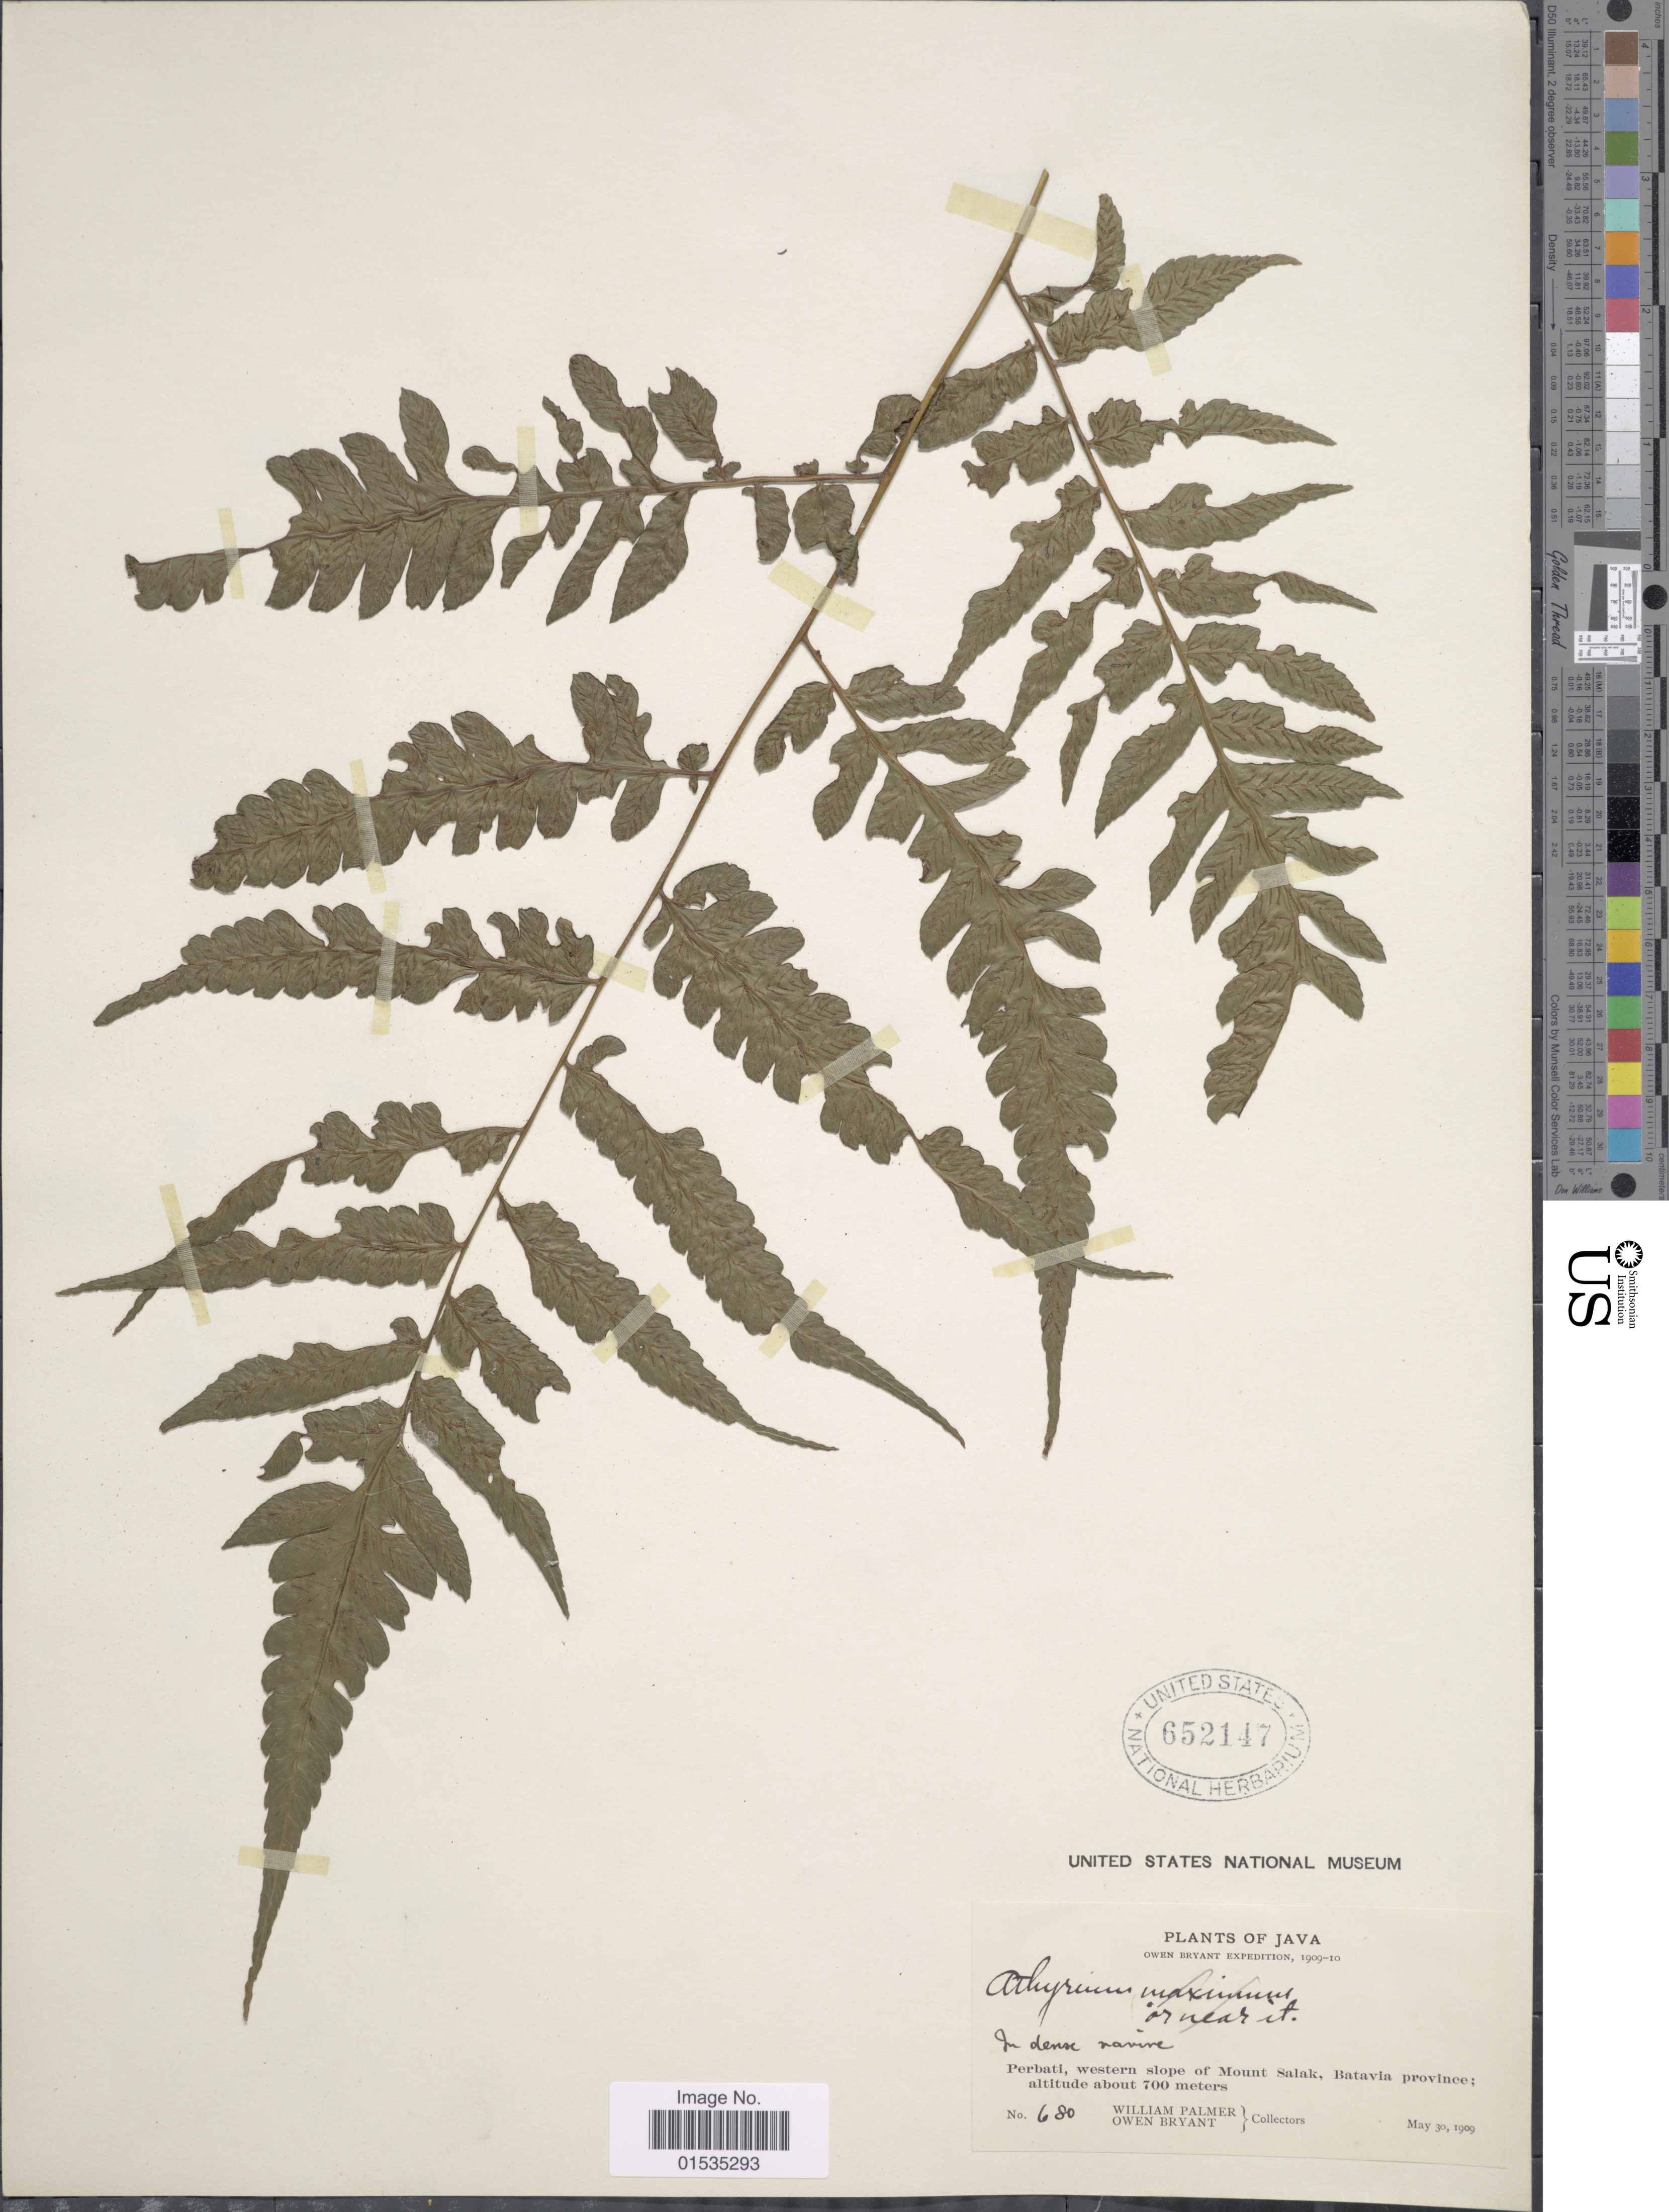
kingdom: Plantae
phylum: Tracheophyta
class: Polypodiopsida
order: Polypodiales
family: Athyriaceae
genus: Diplazium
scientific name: Diplazium sp.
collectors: W. Palmer & O. Bryant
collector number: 680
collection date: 1909-05-30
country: Indonesia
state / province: Java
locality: Perbati, western slope of Mount Salak, Batavia province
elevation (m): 700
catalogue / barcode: US 652147